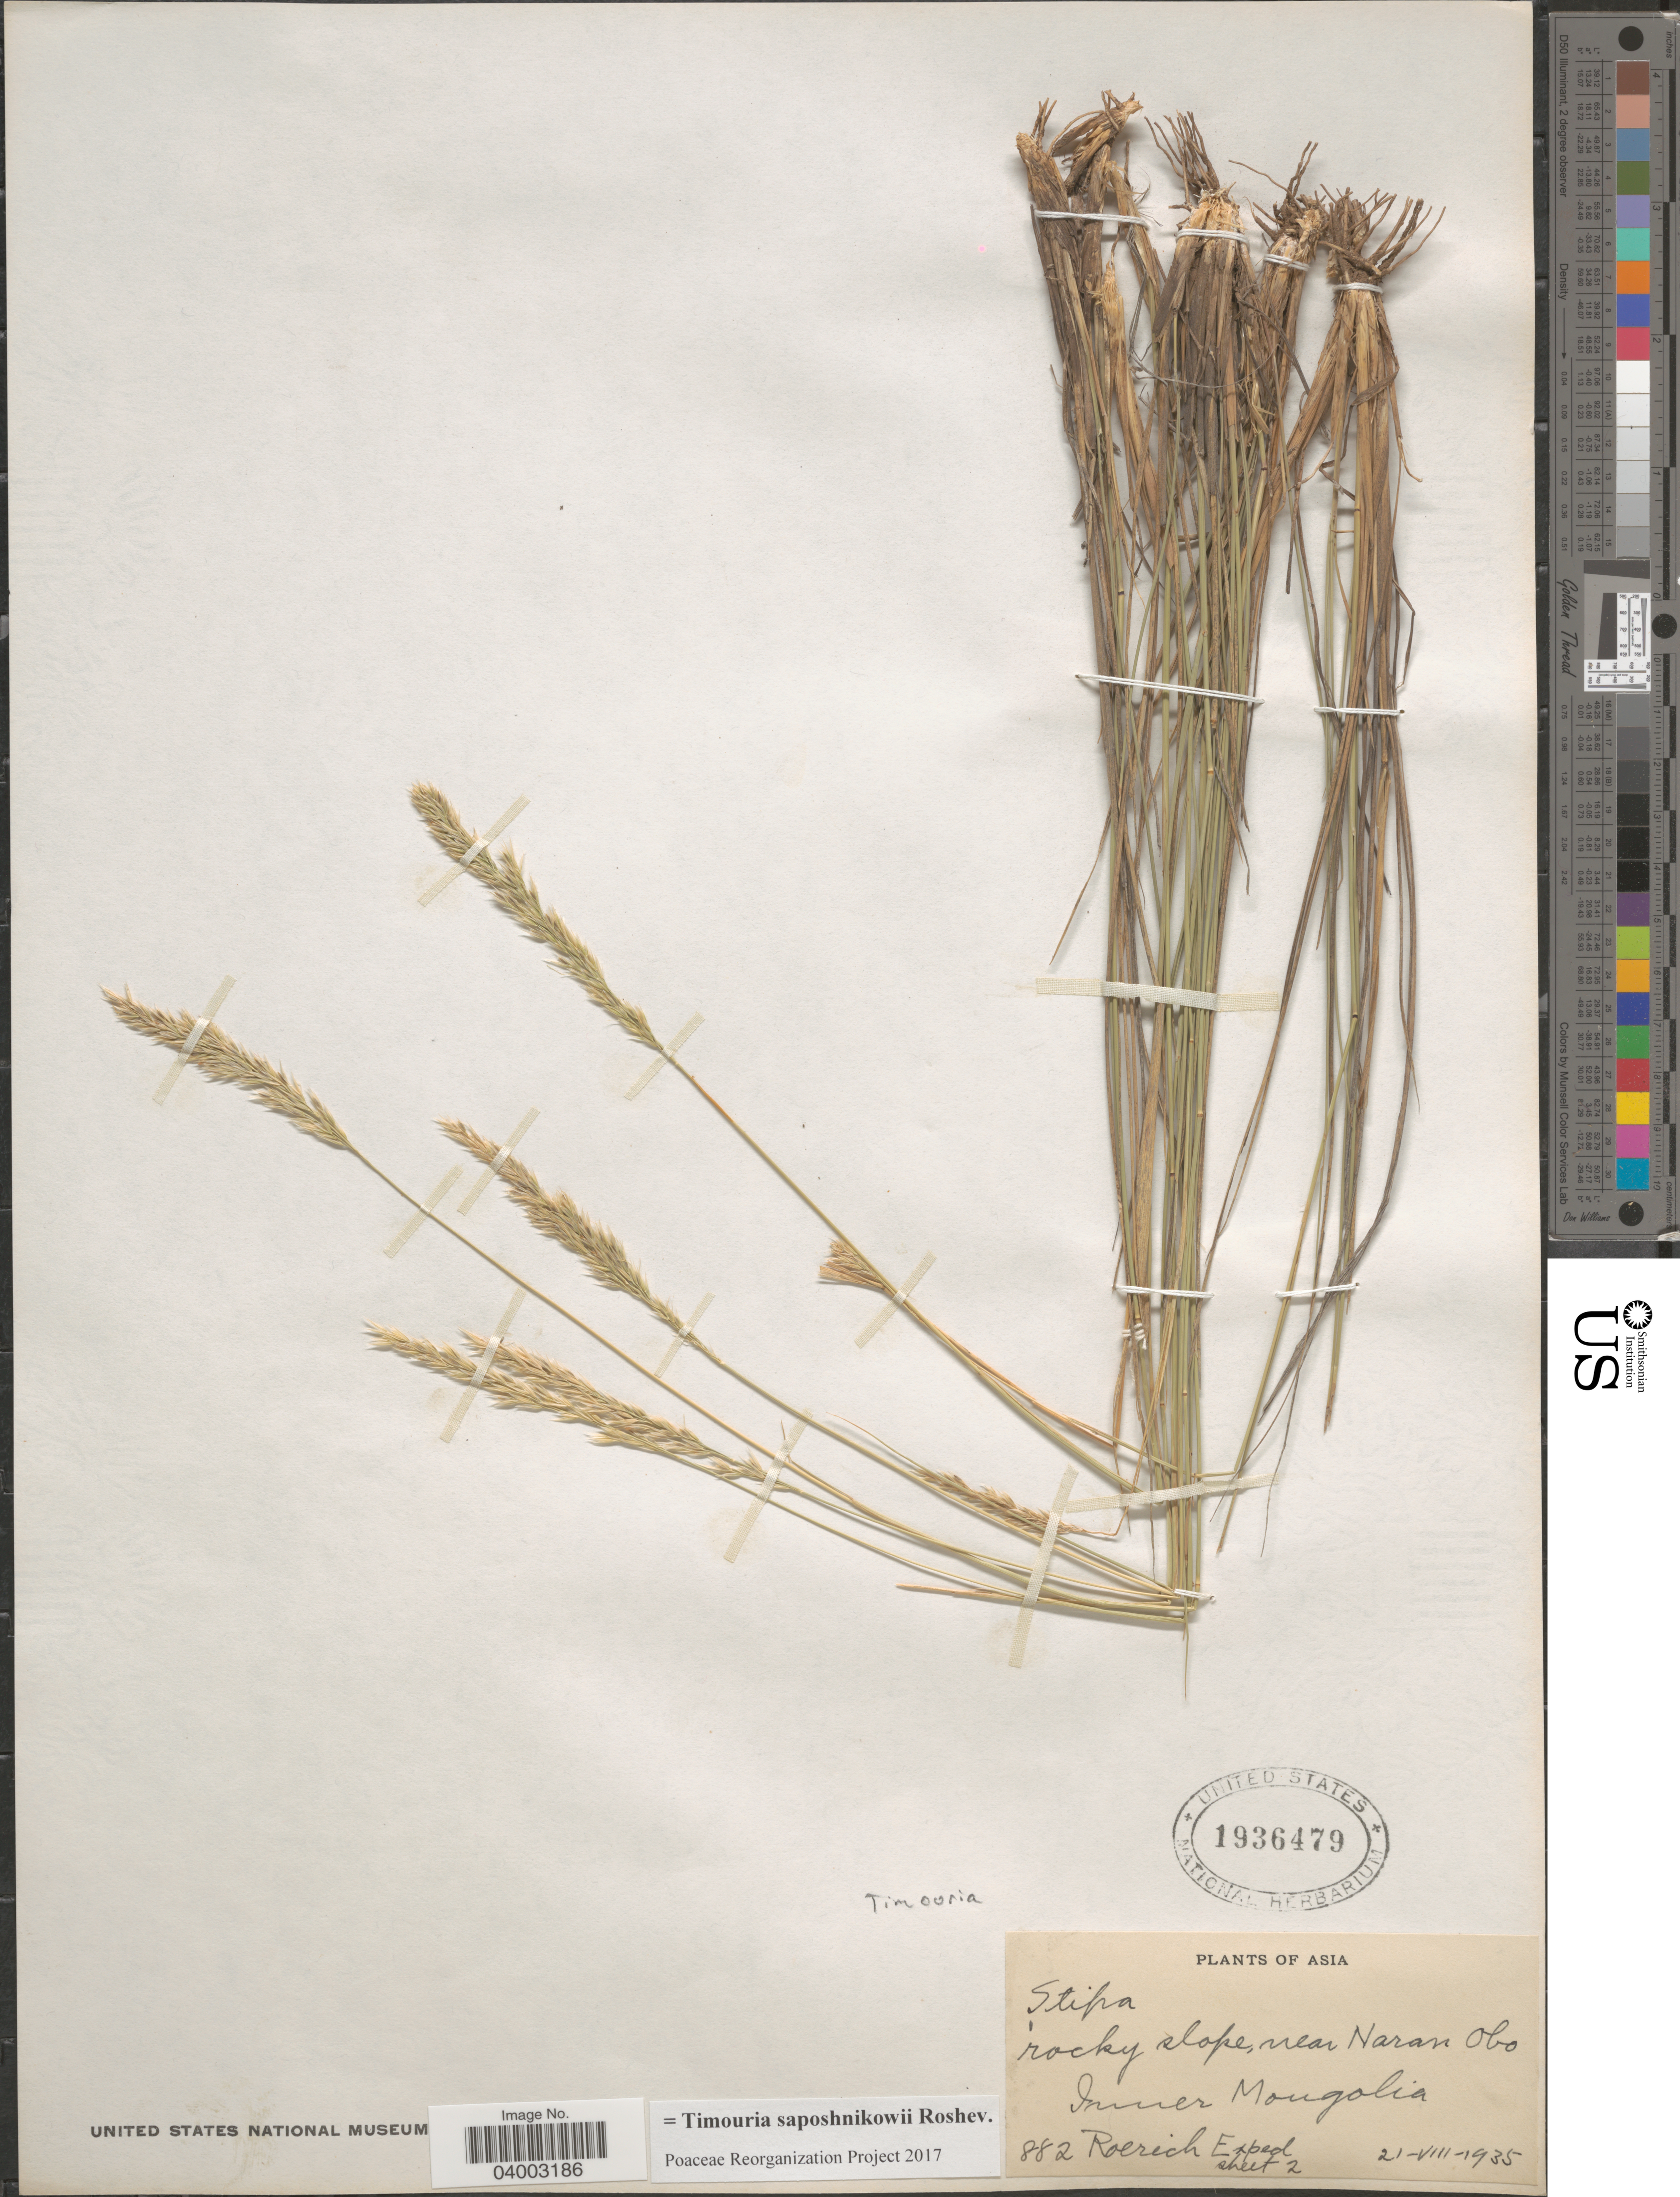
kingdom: Plantae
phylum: Tracheophyta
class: Liliopsida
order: Poales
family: Poaceae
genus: Timouria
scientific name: Timouria saposhnikovii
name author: Roshev.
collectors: Roerich Expedition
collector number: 882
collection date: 1935-08-21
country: China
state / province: Nei Monggol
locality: Rocky slope, near Naran Obo. Inner Mongolia.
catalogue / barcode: US 1936479